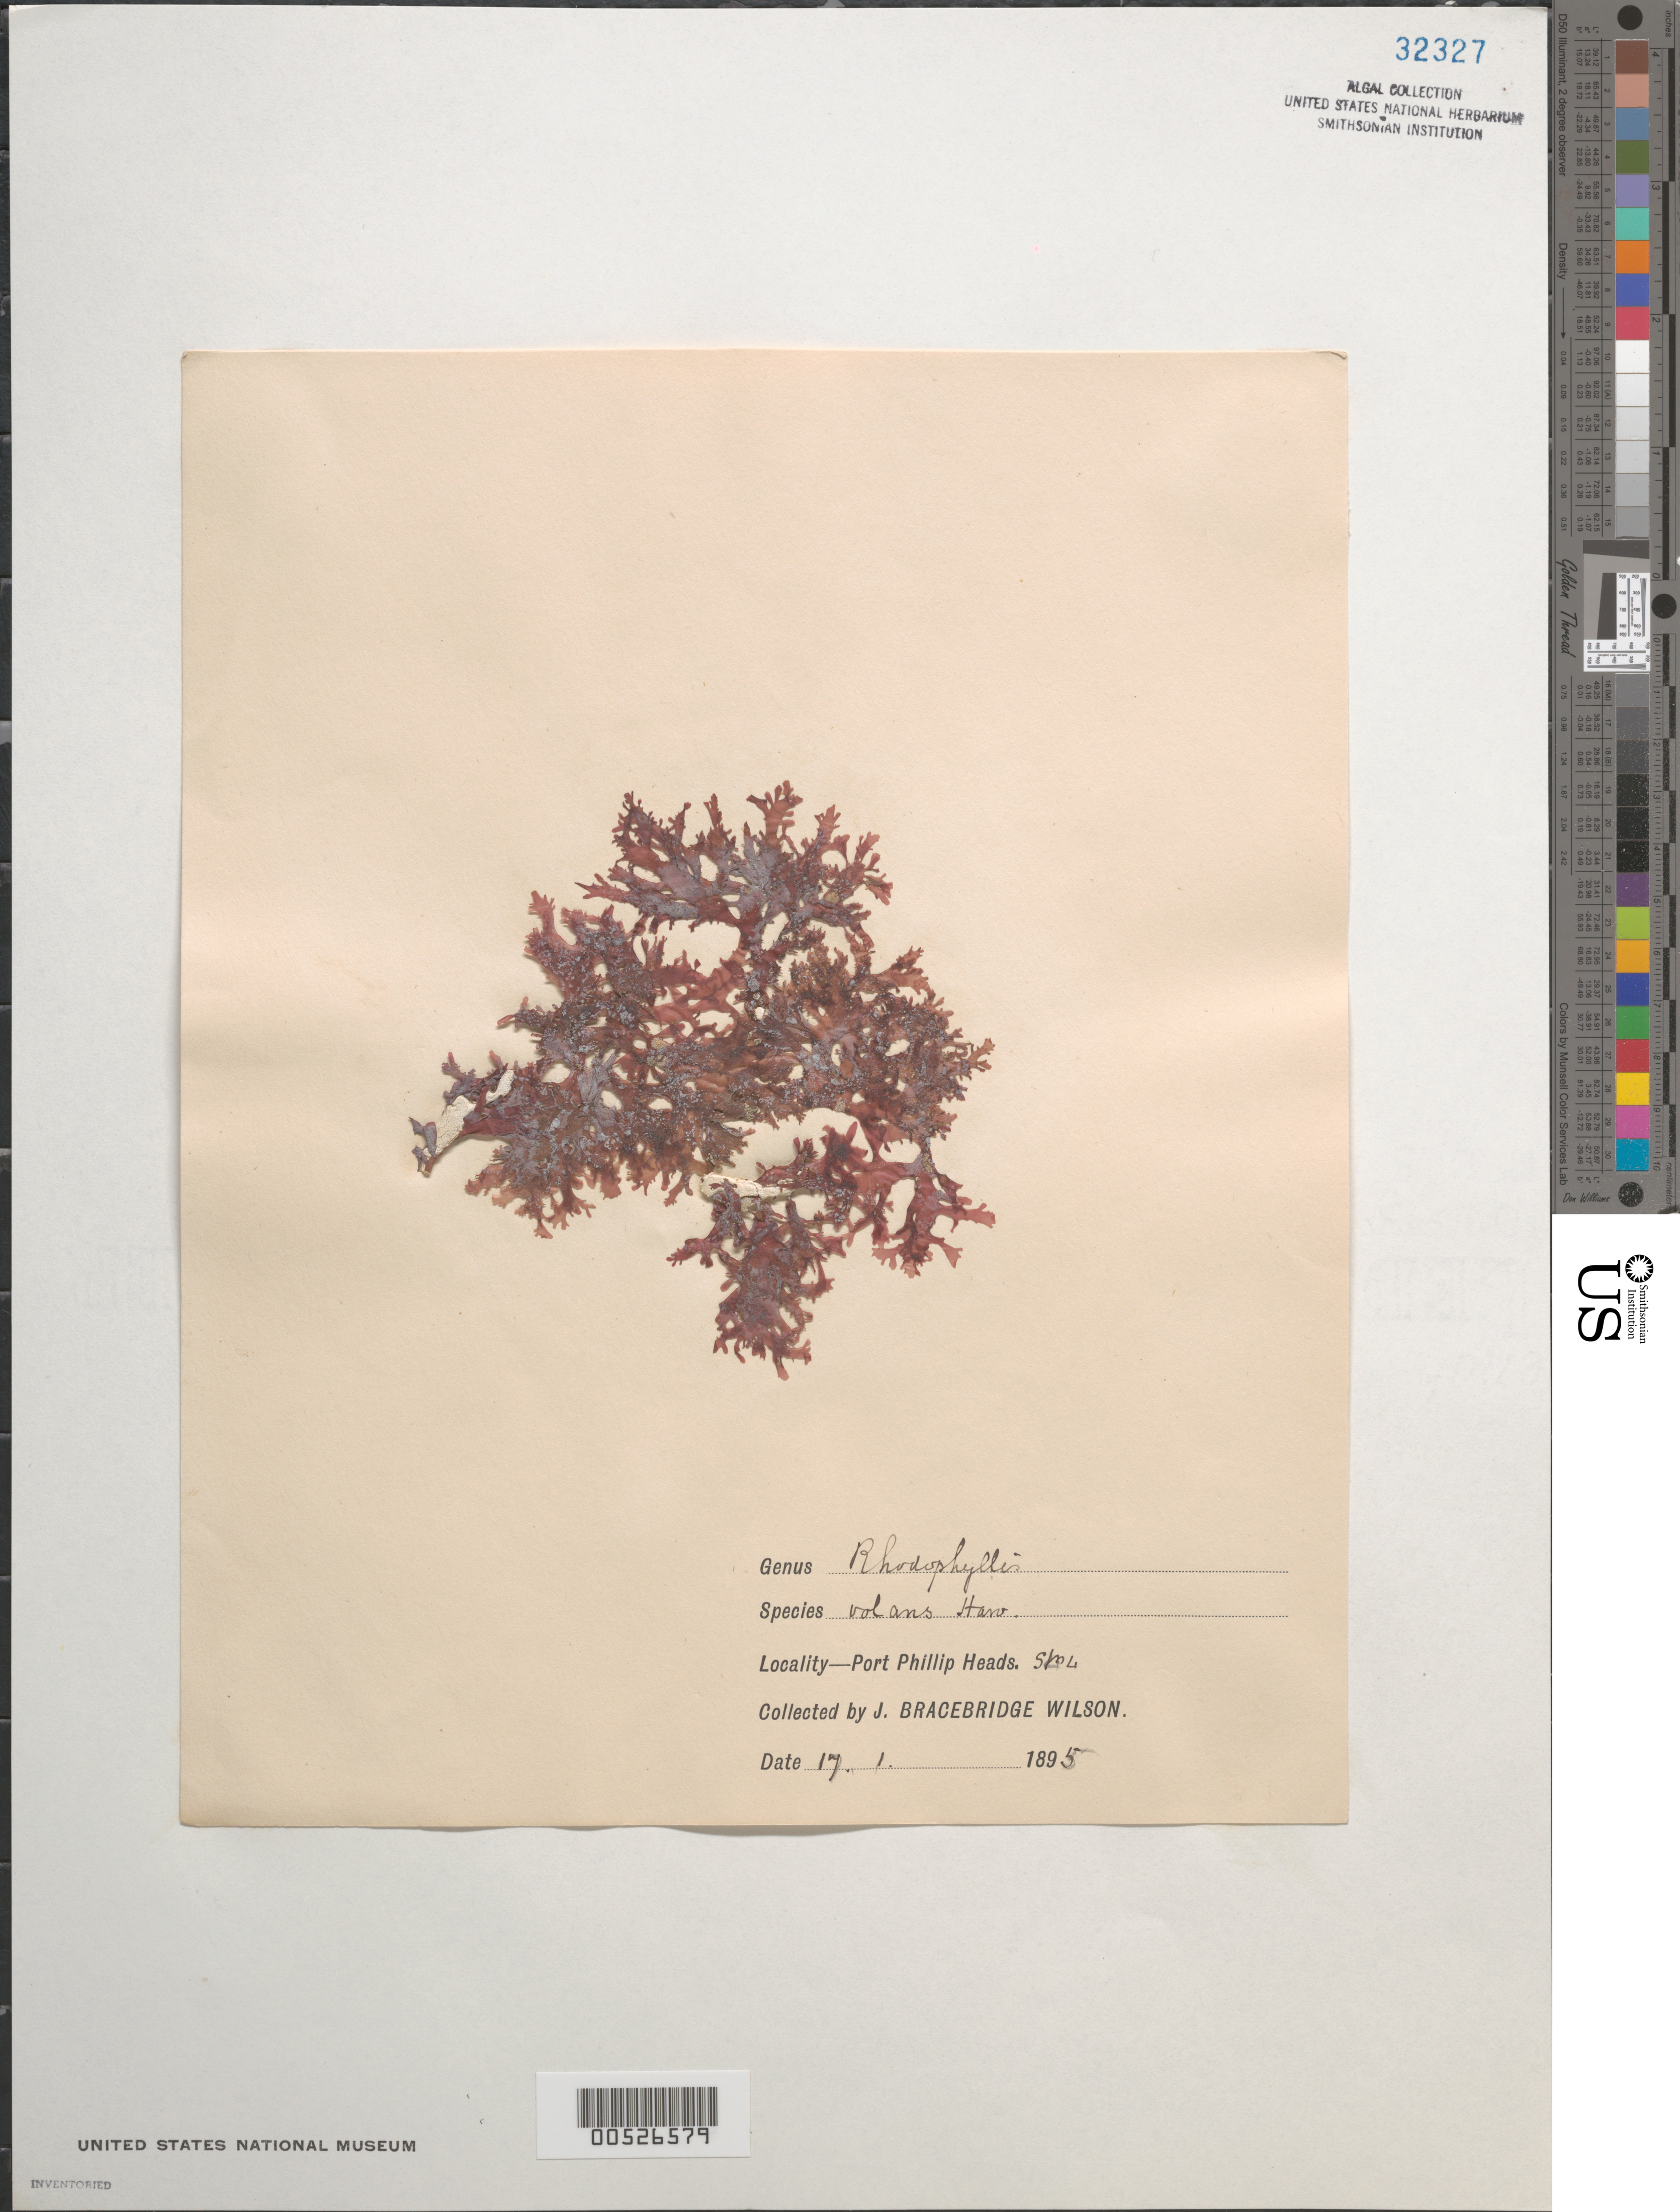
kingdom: Plantae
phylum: Rhodophyta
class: Florideophyceae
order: Gigartinales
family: Cystocloniaceae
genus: Rhodophyllis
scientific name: Rhodophyllis volans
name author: Harv.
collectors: J. B. Wilson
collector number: Station 4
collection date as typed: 17 Jan 1895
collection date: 1895-01-17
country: Australia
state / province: Victoria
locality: Port Phillip Heads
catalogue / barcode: US 32327